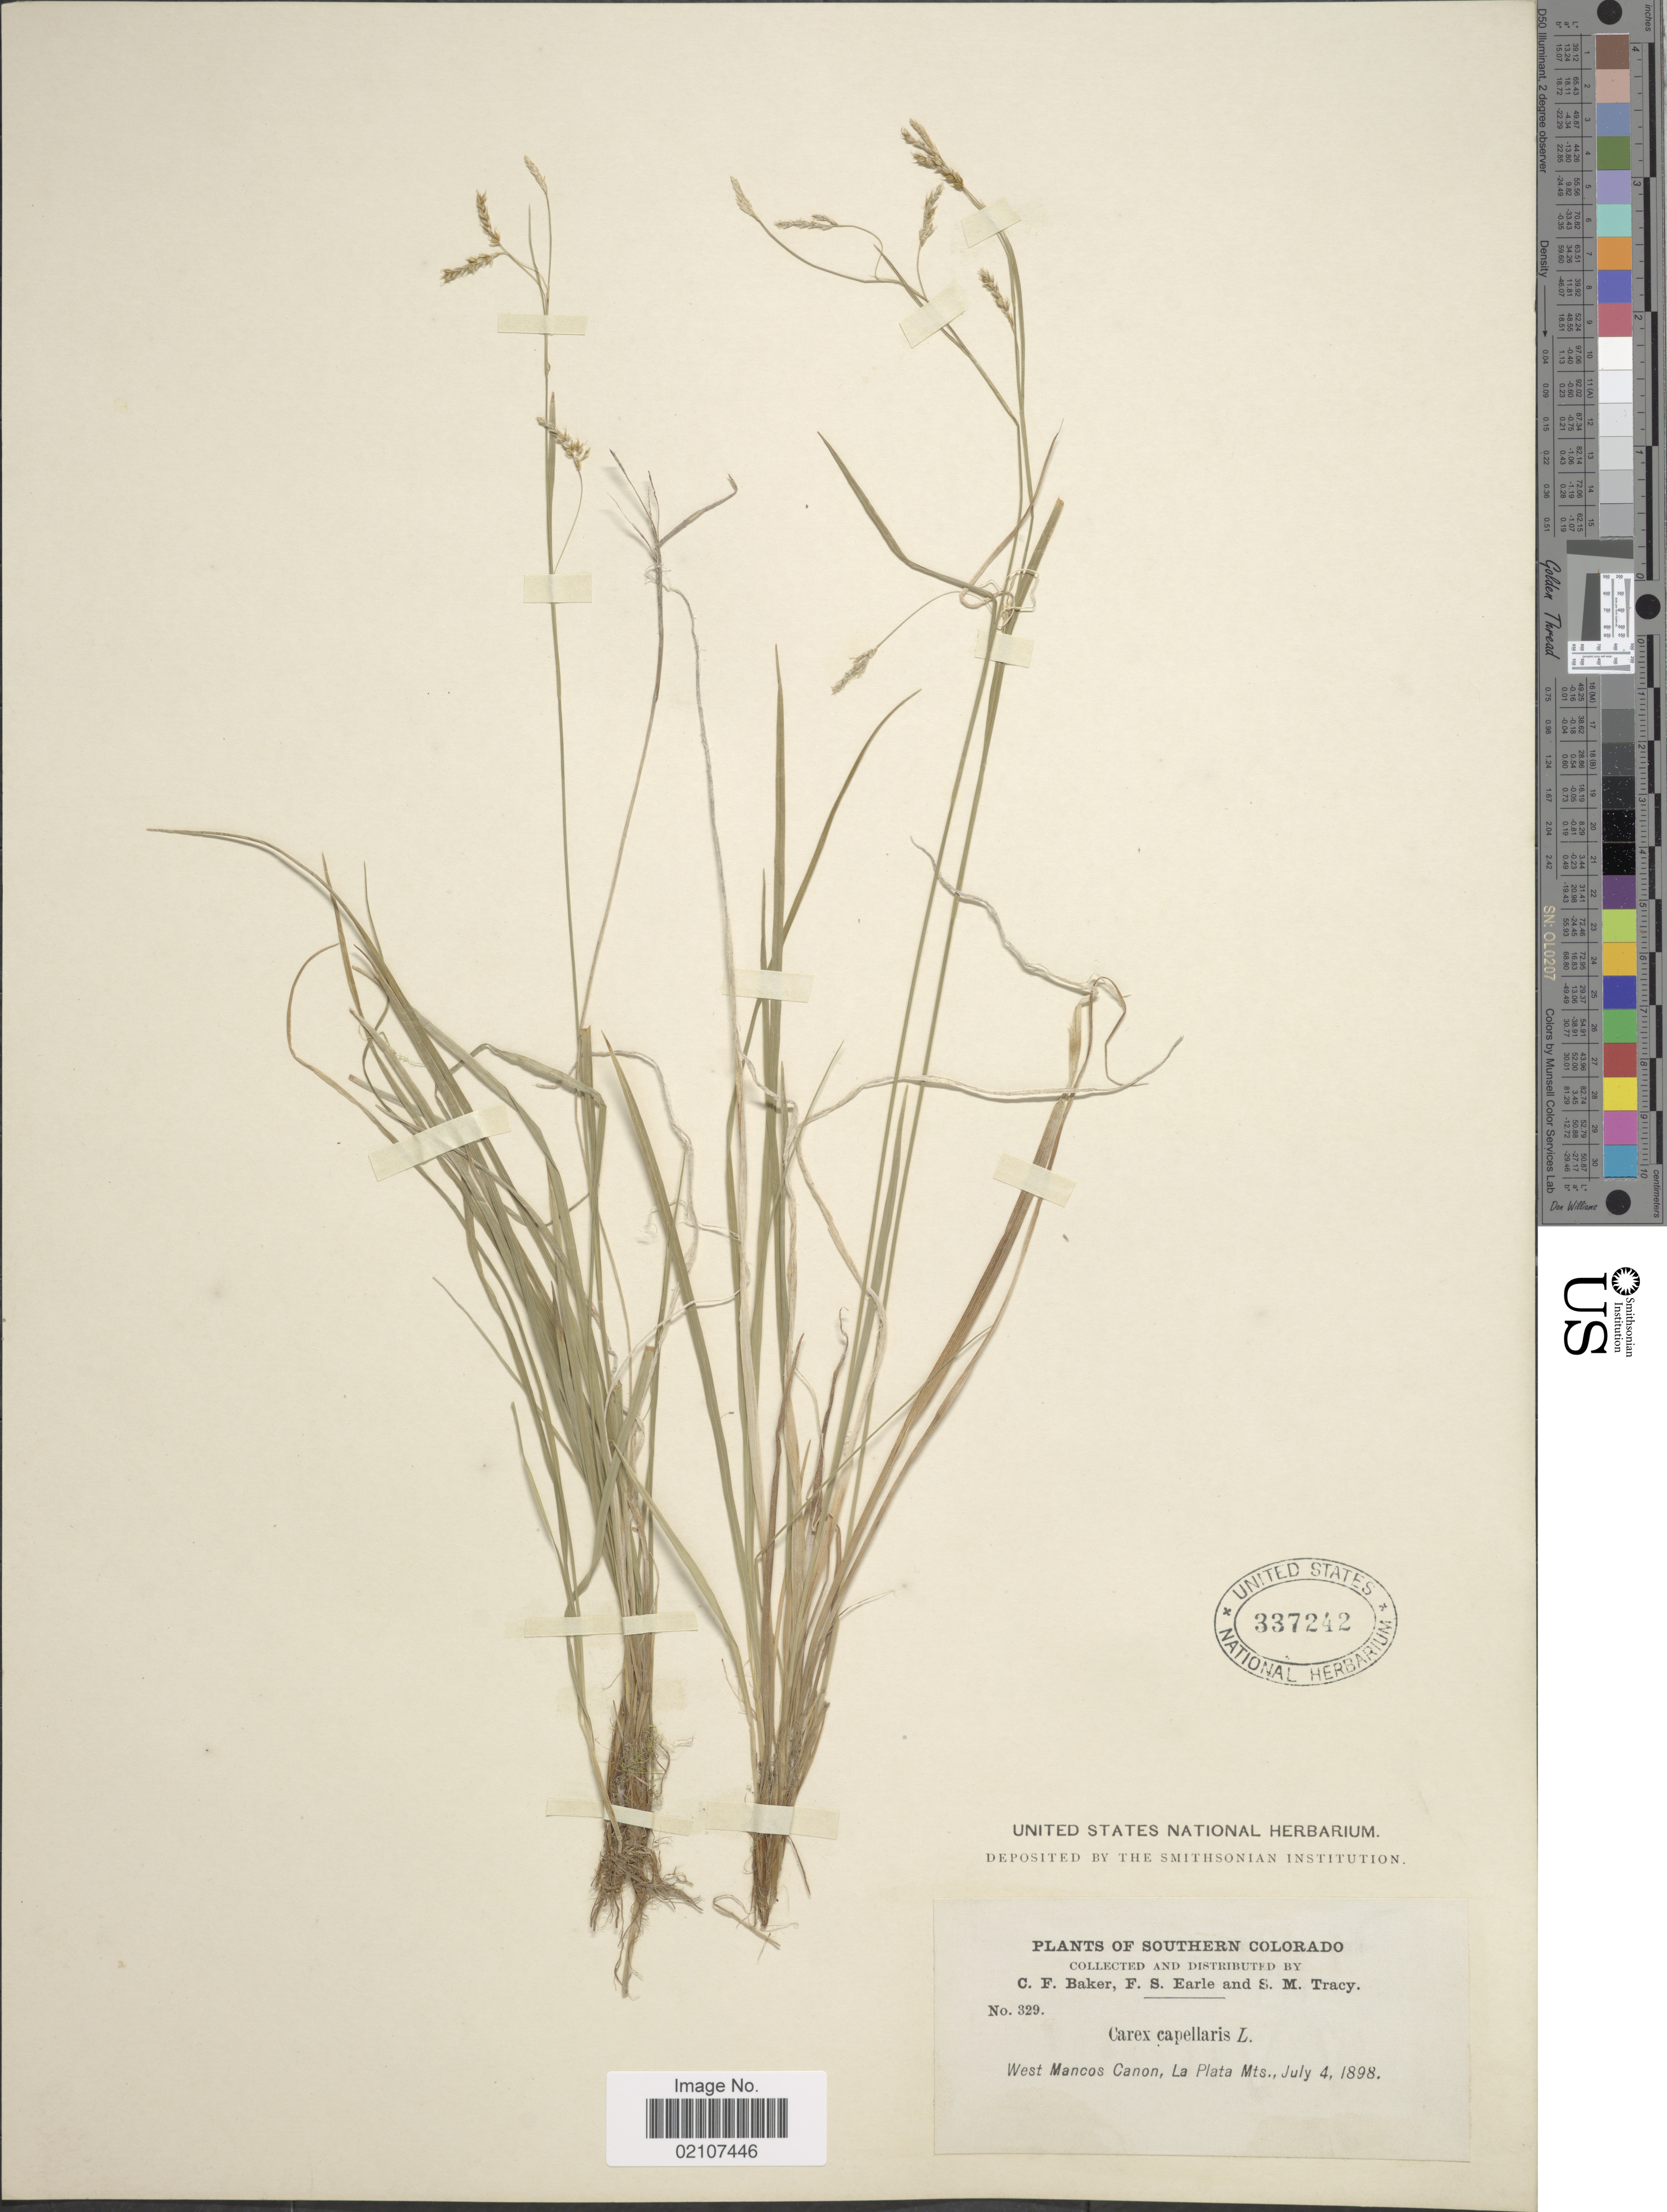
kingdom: Plantae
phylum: Tracheophyta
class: Liliopsida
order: Poales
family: Cyperaceae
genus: Carex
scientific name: Carex capillaris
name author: L.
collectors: C. F. Baker, F. S. Earle & S. M. Tracy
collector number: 329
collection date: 1898-07-04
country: United States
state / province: Colorado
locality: Southern Colorado, West Mancos canon, la Plata Mts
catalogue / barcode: US 337242